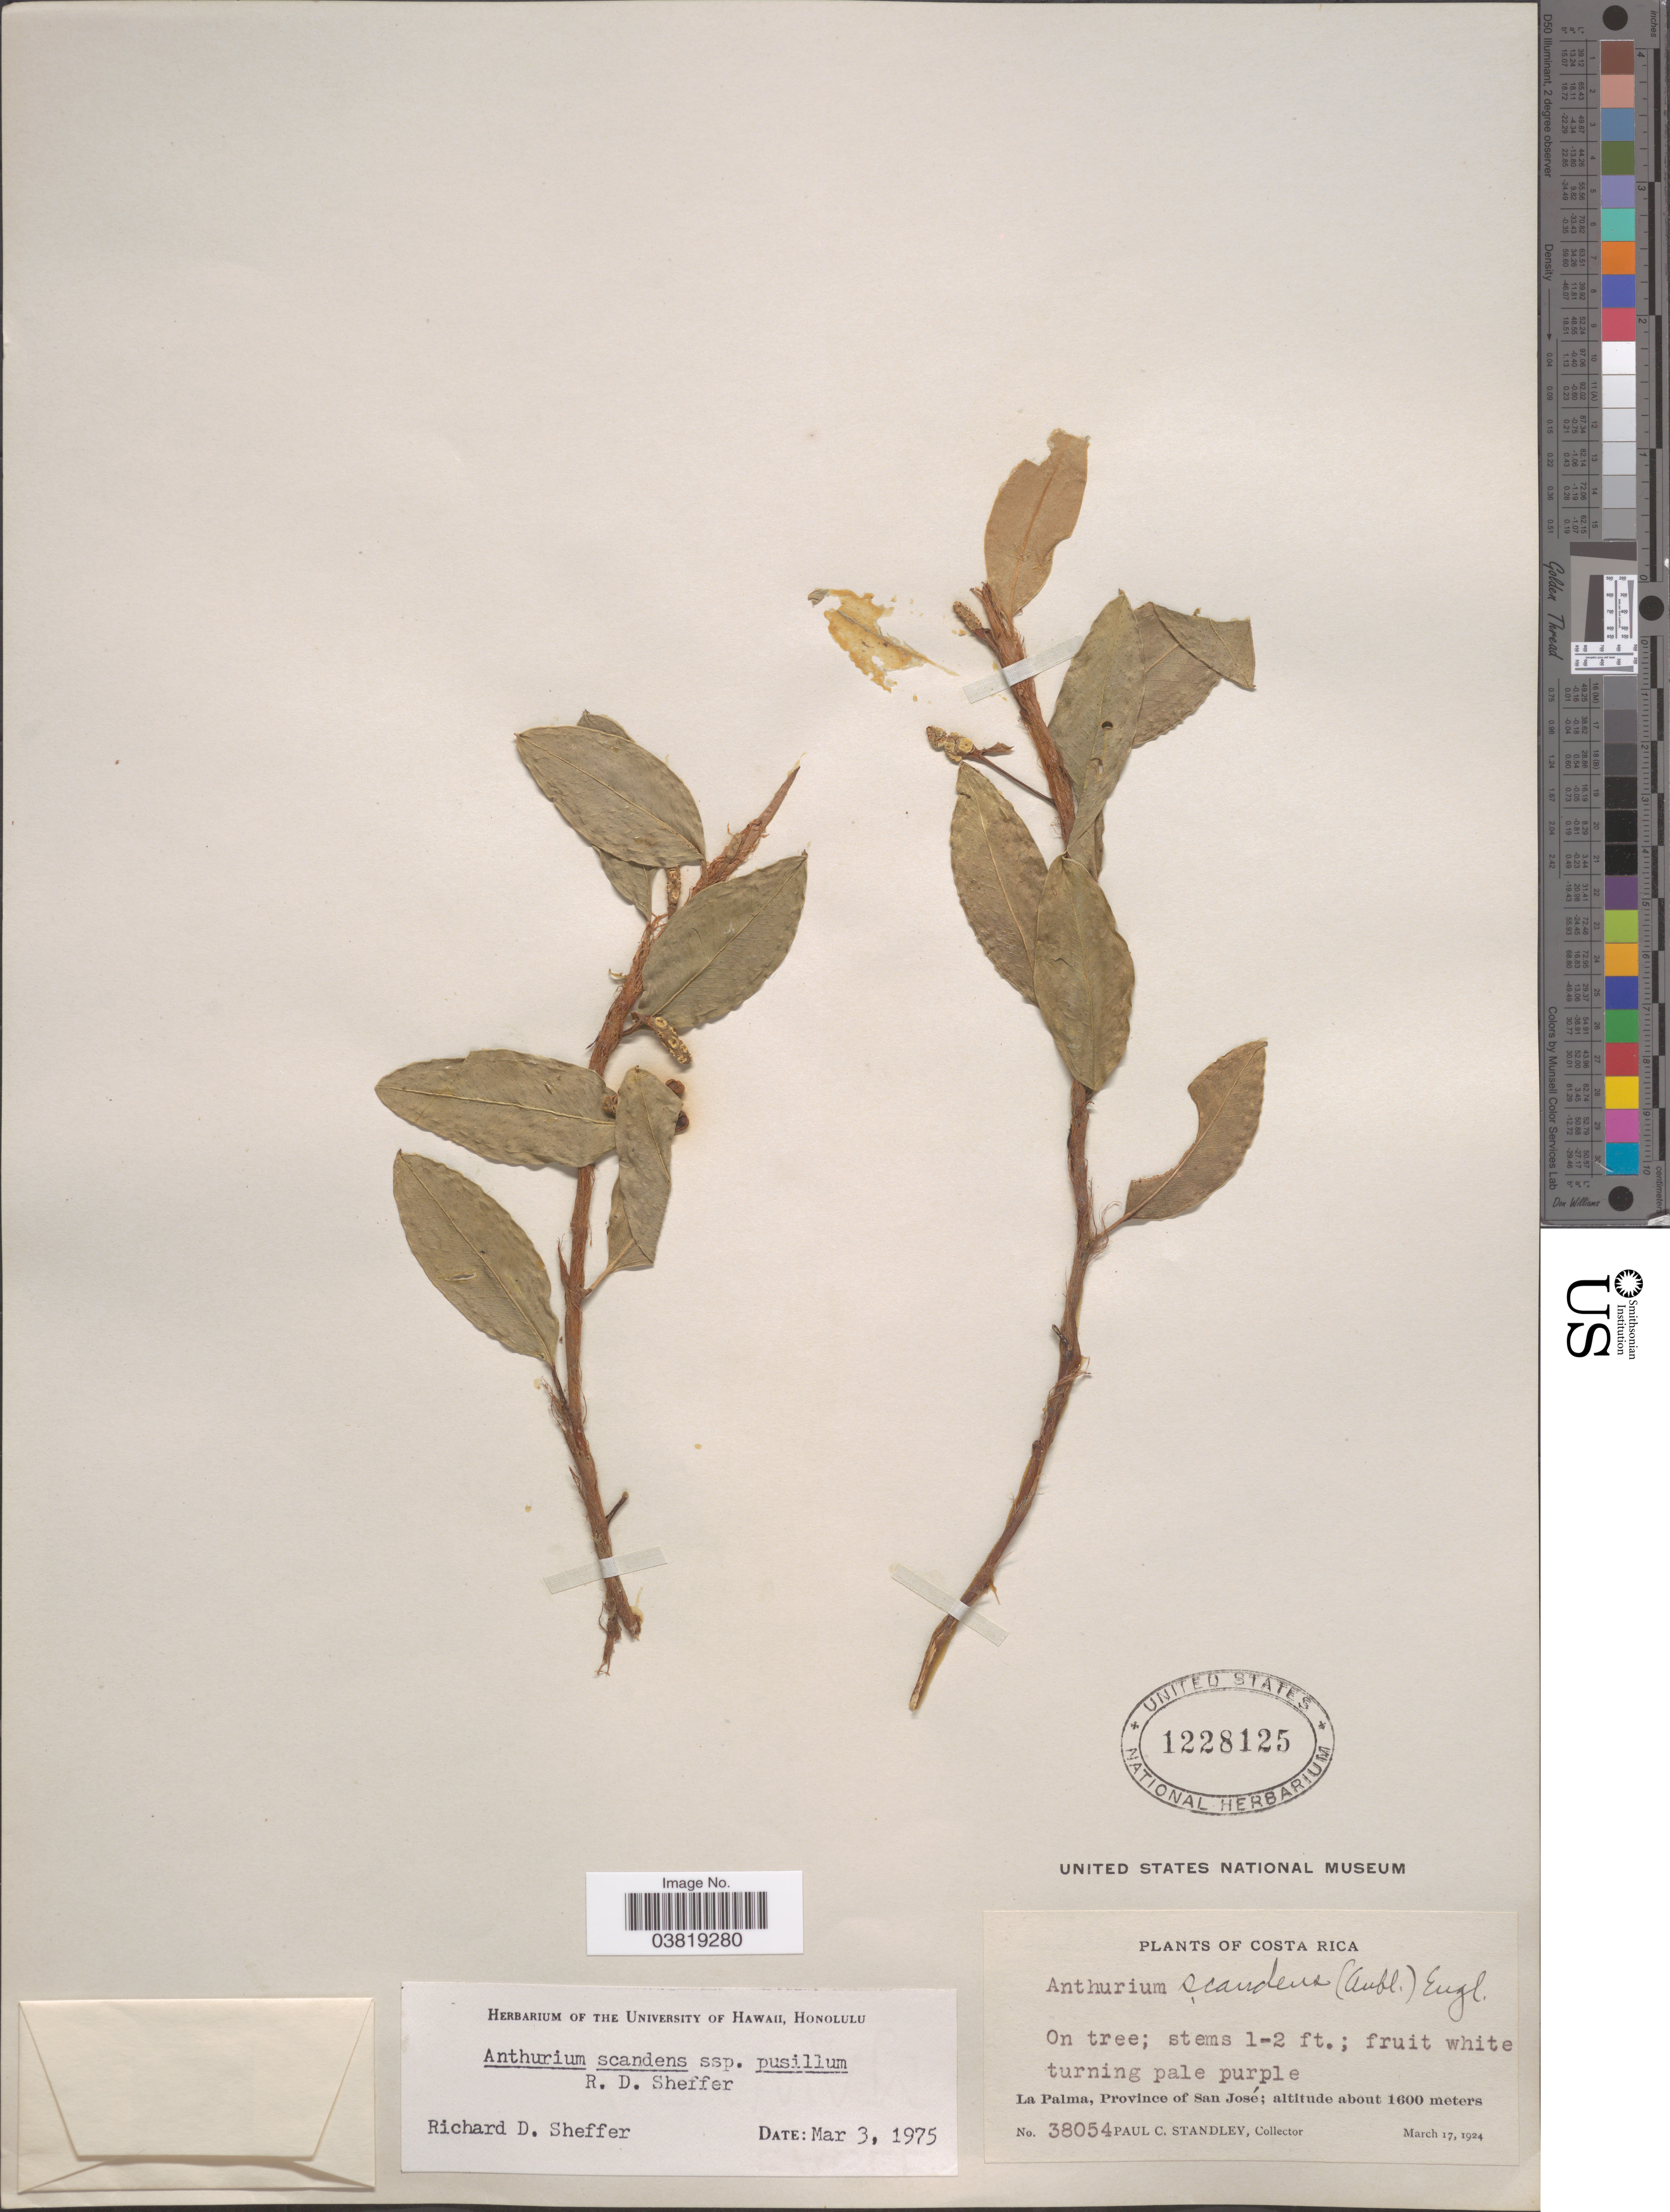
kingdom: Plantae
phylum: Tracheophyta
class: Liliopsida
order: Alismatales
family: Araceae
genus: Anthurium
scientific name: Anthurium scandens subsp. pusillum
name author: Sheffer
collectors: P. C. Standley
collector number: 38054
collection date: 1924-03-17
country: Costa Rica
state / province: San José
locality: La Palma.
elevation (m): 1600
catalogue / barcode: US 1228125